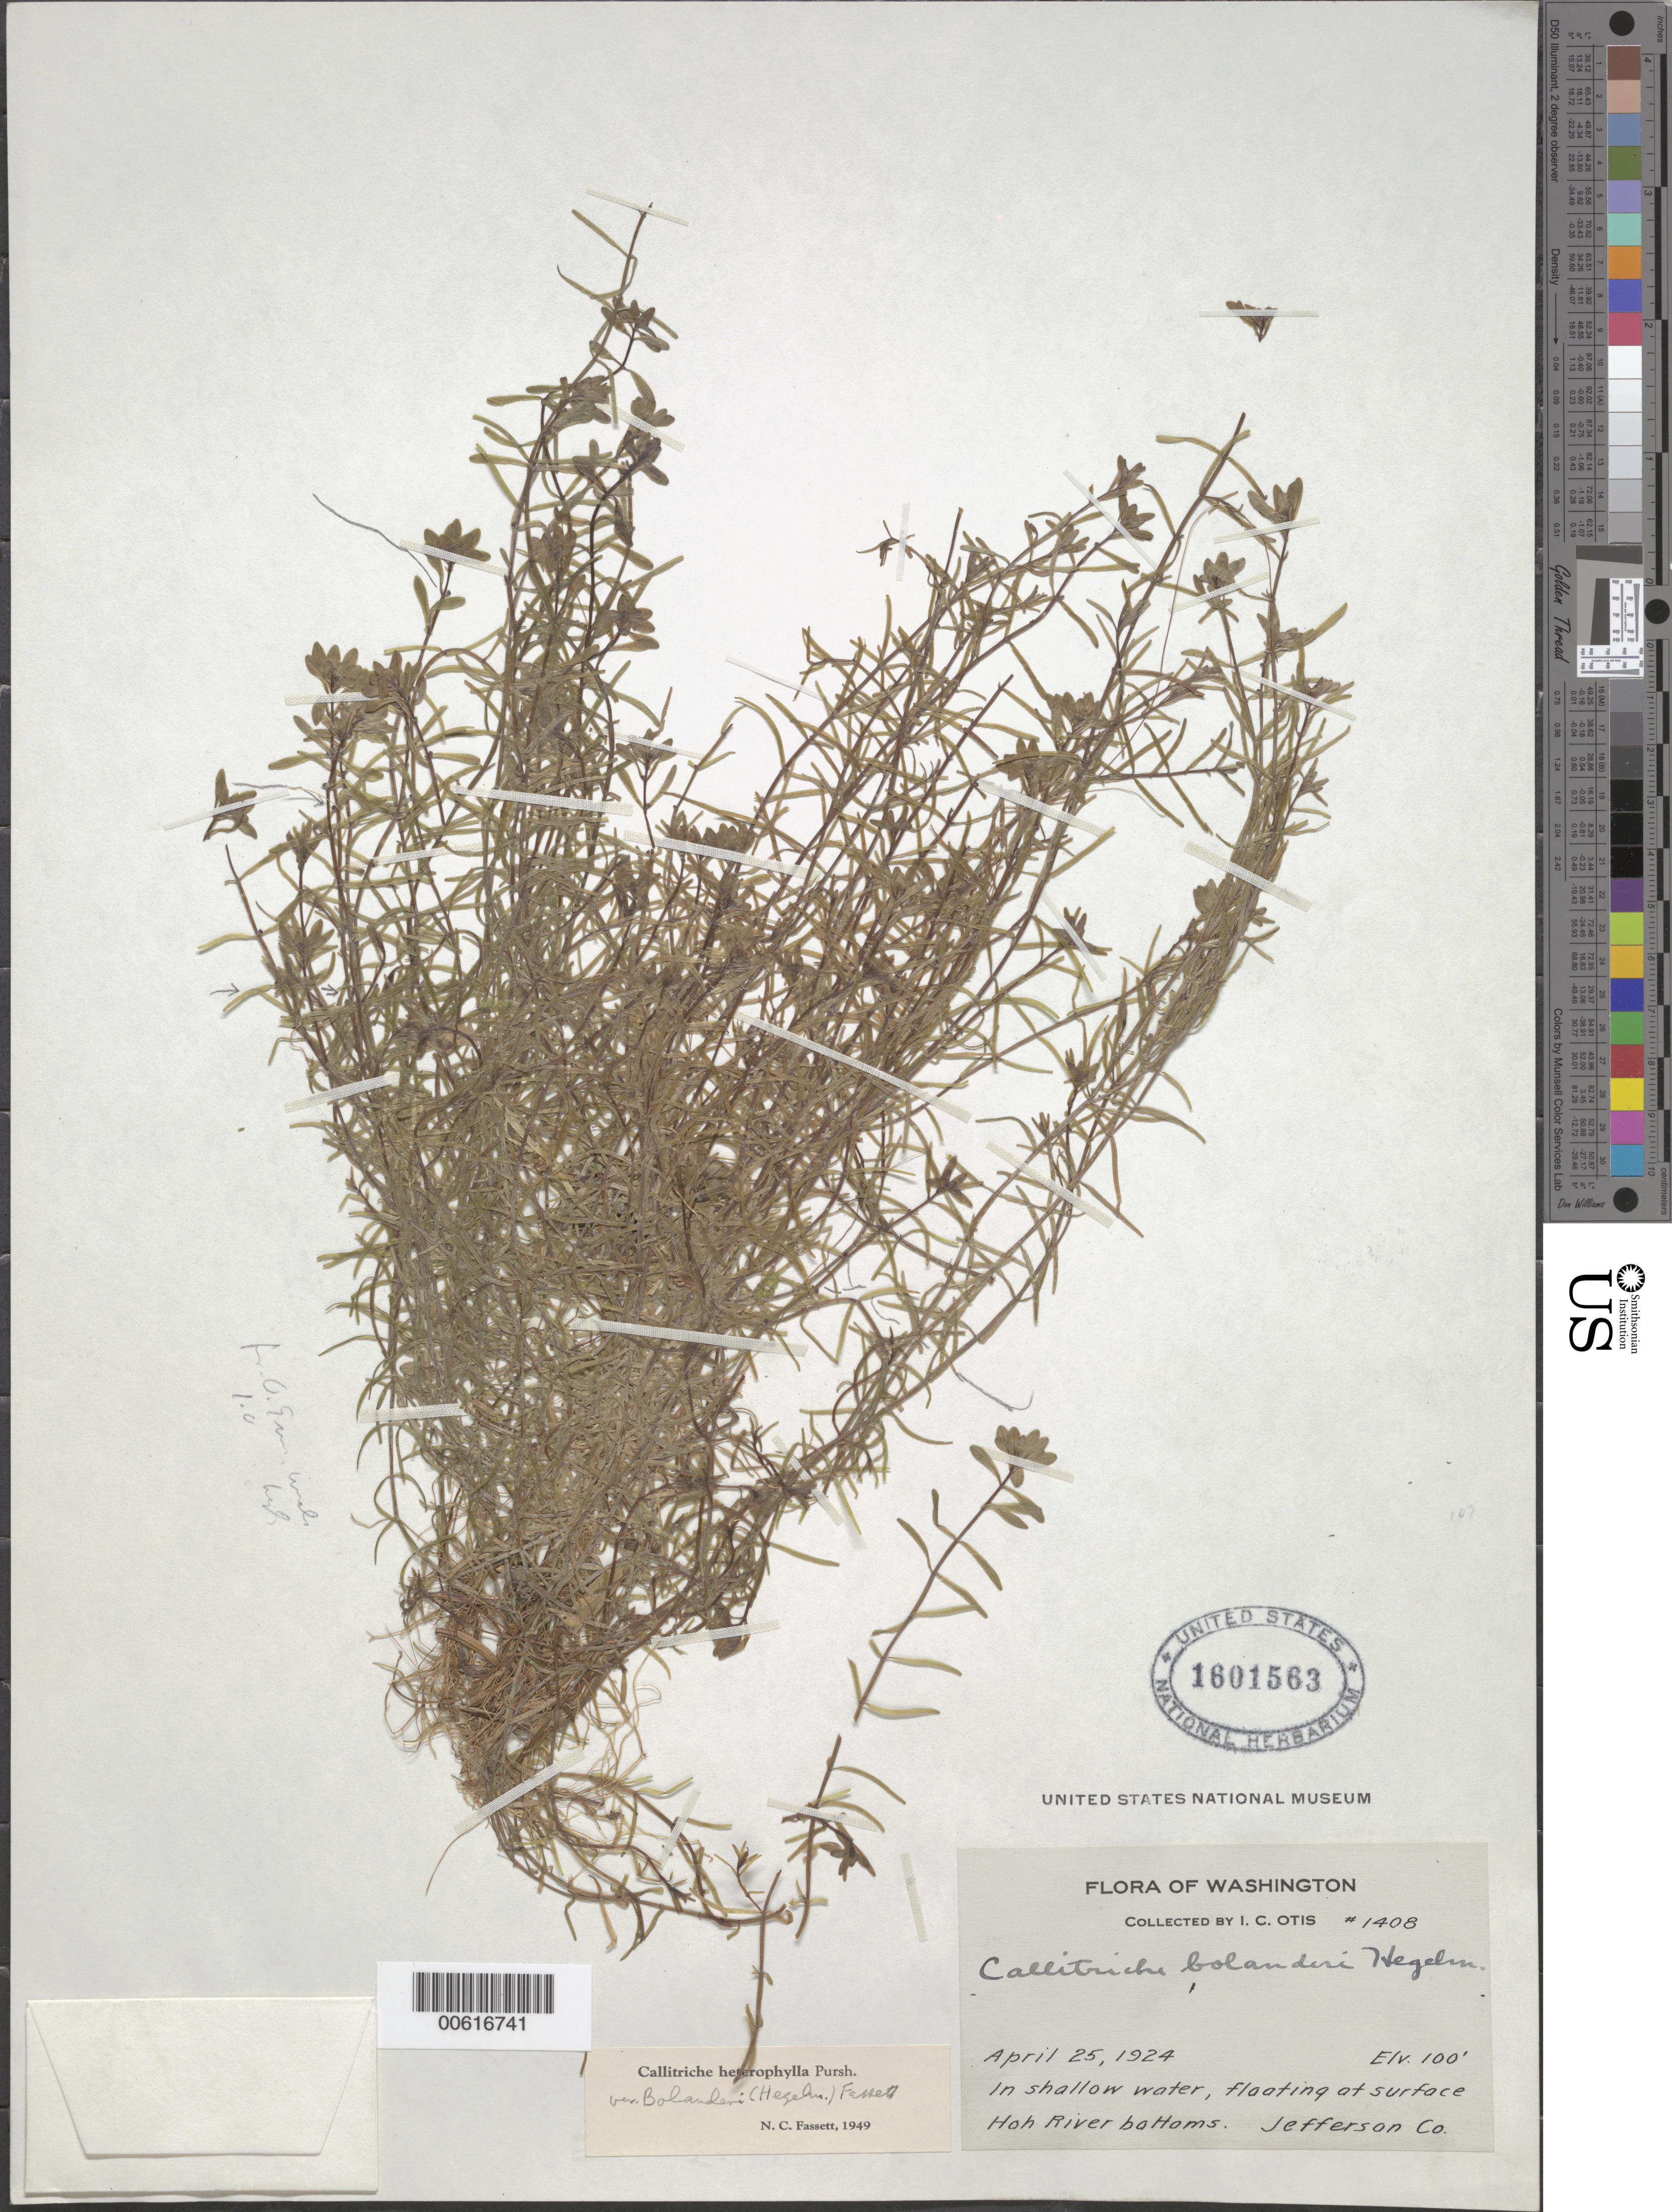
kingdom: Plantae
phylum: Tracheophyta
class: Magnoliopsida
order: Lamiales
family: Plantaginaceae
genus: Callitriche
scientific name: Callitriche heterophylla var. bolanderi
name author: (Hegelm.) Fassett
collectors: I. Otis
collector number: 1408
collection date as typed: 25 Apr 1924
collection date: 1924-04-25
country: United States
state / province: Washington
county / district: Jefferson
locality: Hoh River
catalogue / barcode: US 1601563